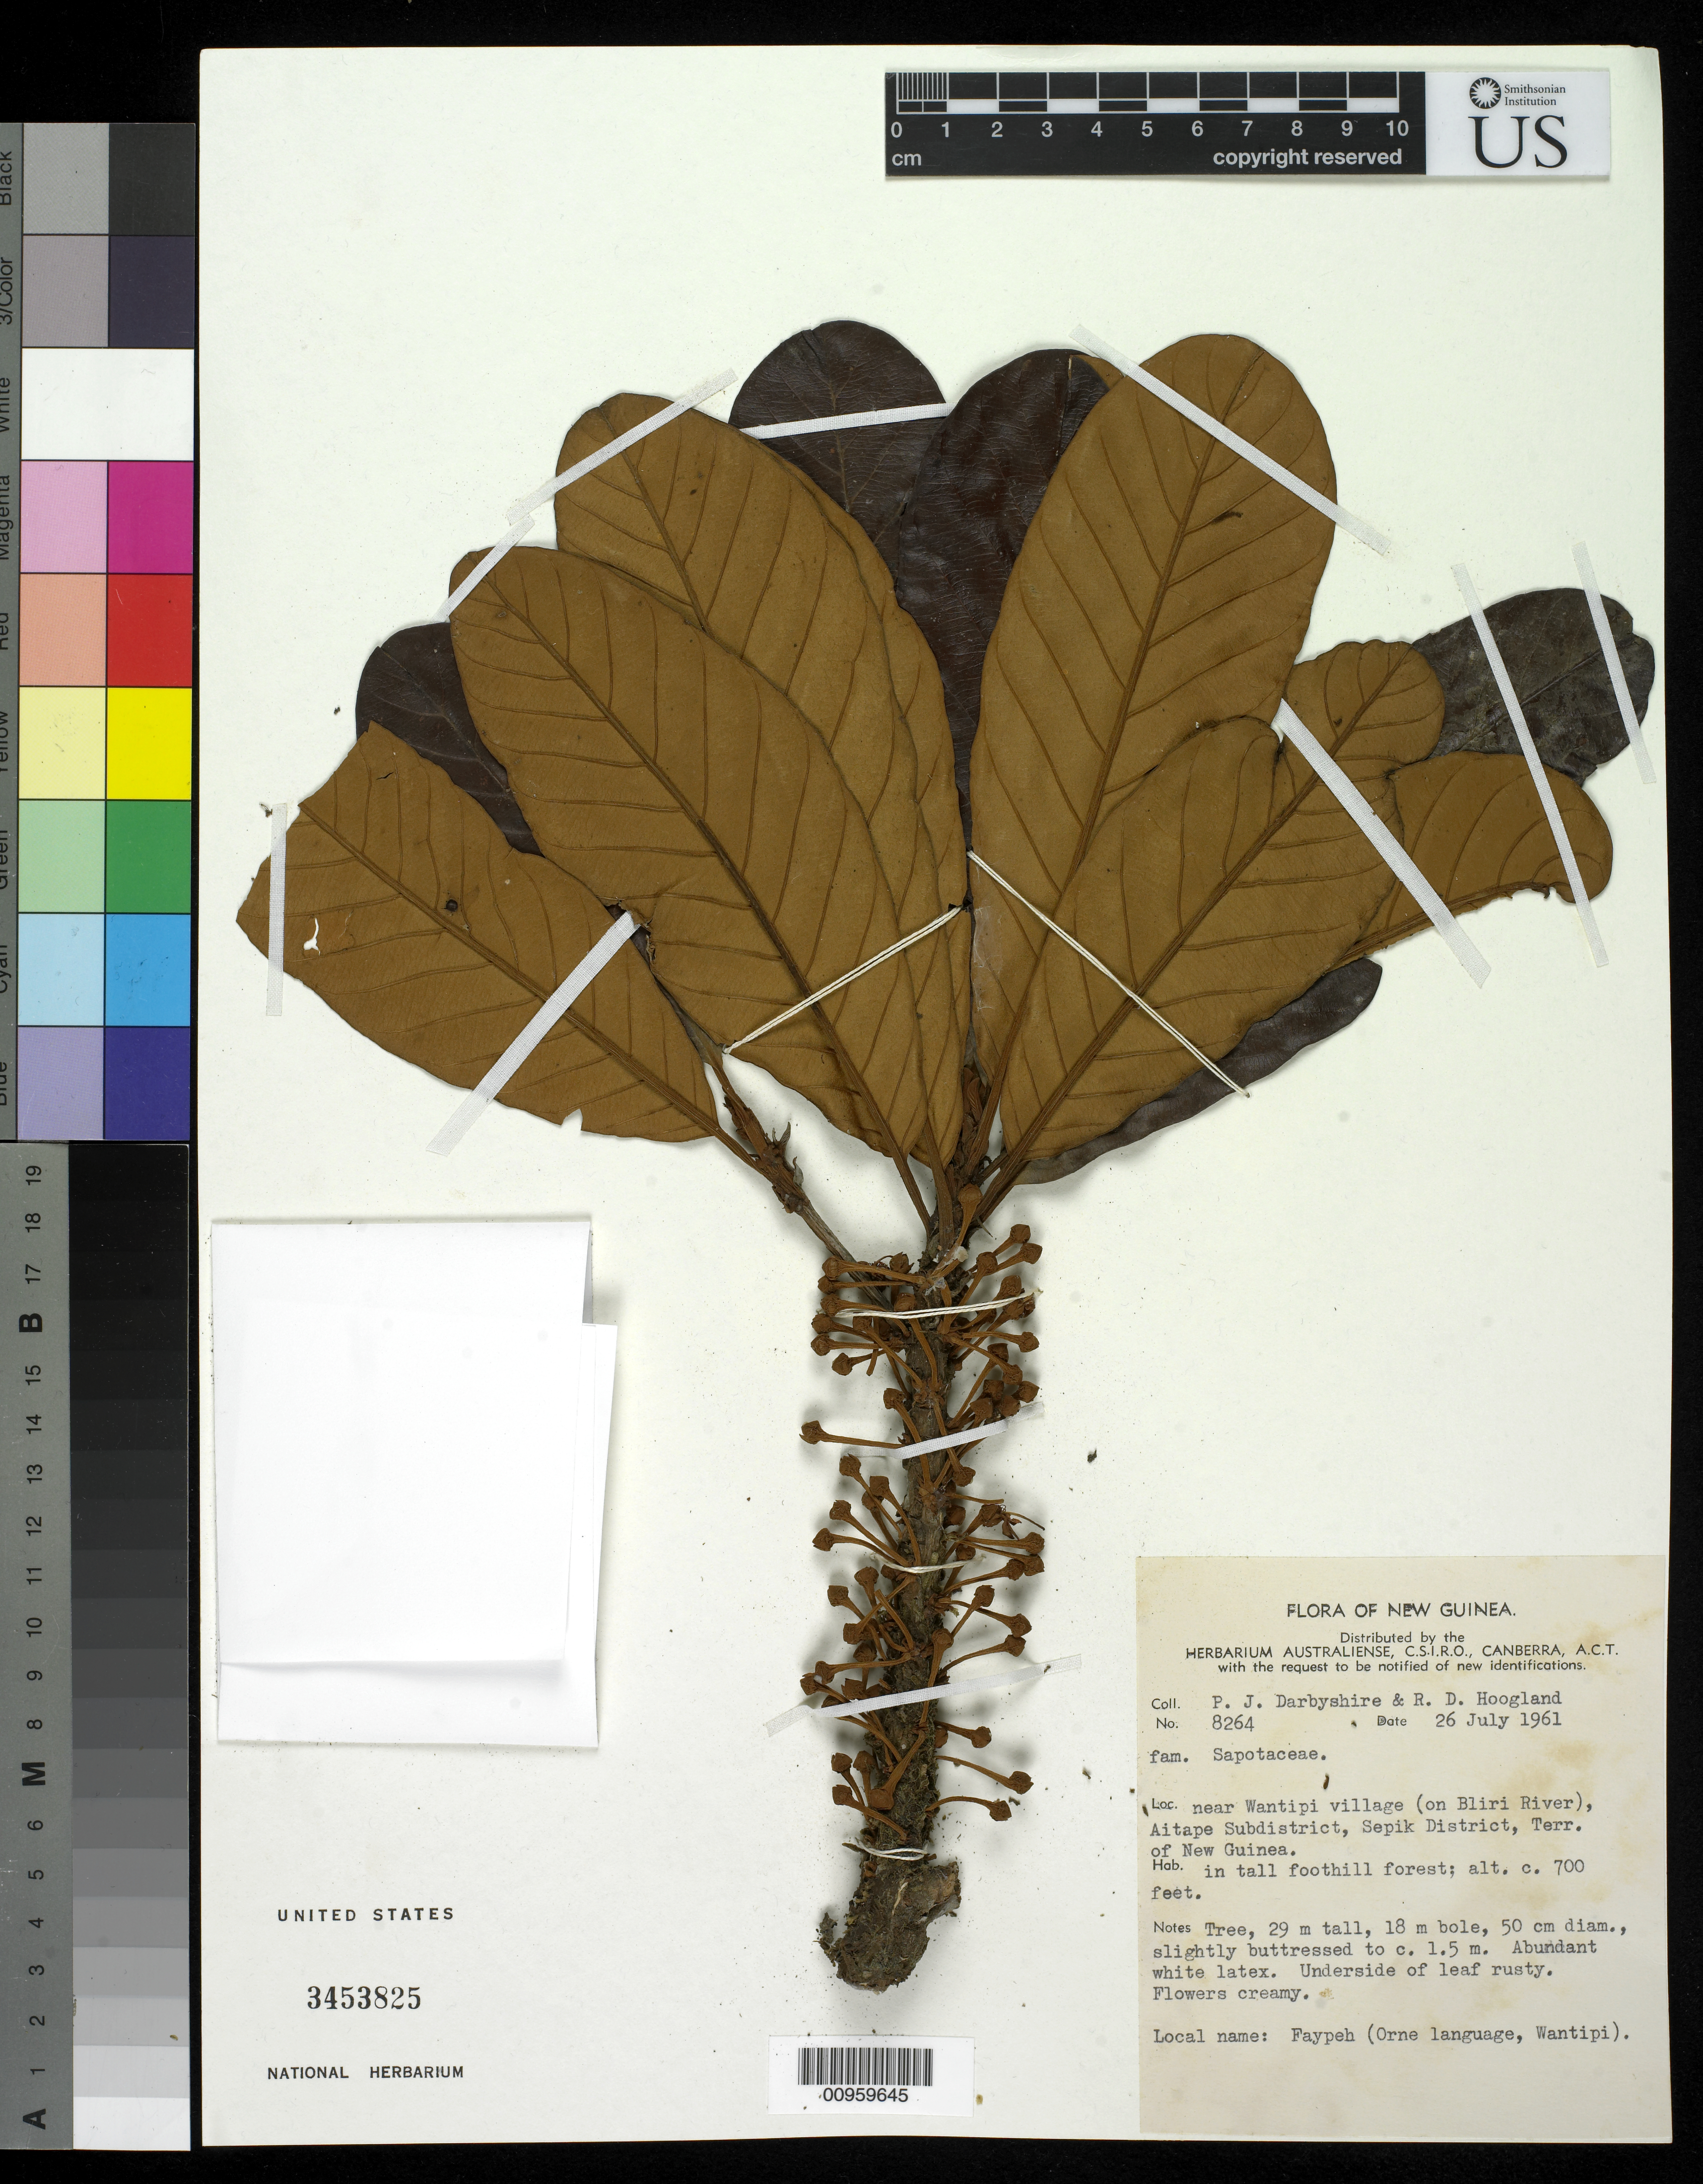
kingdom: Plantae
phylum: Tracheophyta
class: Magnoliopsida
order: Ericales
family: Sapotaceae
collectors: P. Darbyshire & R. D. Hoogland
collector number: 8264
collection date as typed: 26 Jul 1961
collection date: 1961-07-26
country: Papua New Guinea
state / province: Sandaun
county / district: Aitape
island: New Guinea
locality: Near Wantipi Village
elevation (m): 213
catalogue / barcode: US 3453825